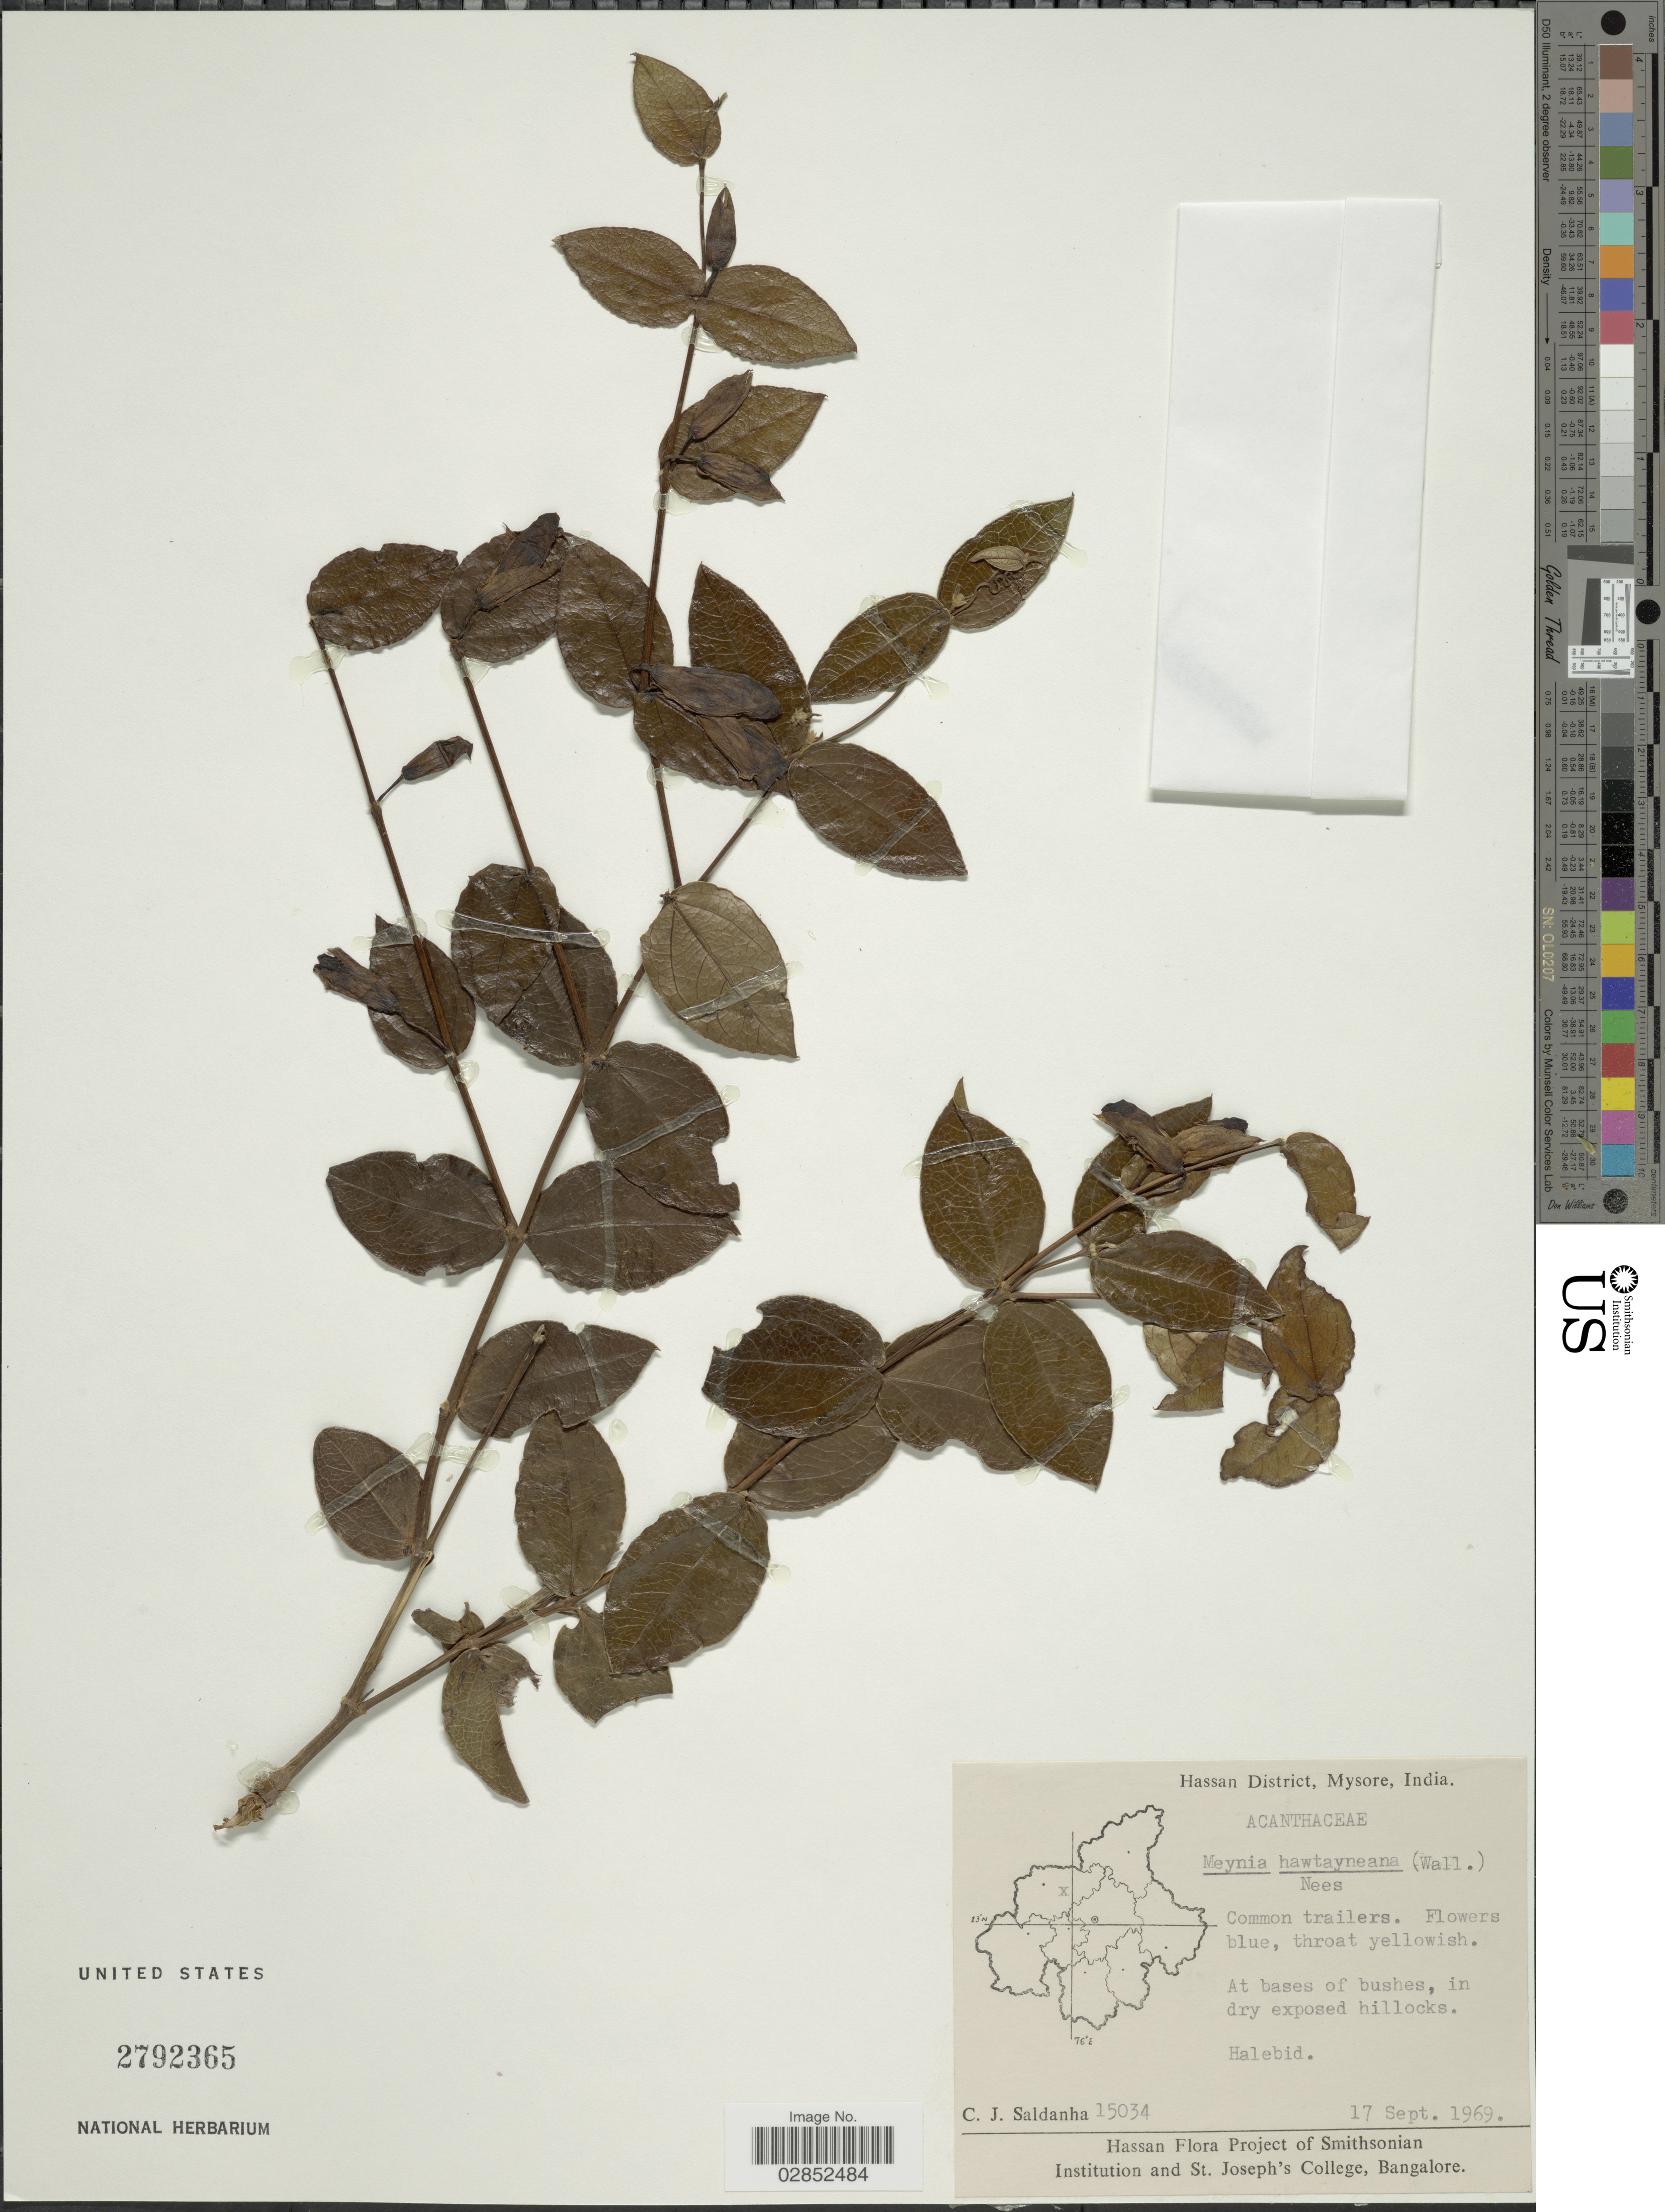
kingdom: Plantae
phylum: Tracheophyta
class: Magnoliopsida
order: Lamiales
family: Acanthaceae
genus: Meyenia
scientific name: Meyenia hawtayneana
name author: Nees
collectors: C. J. Saldanha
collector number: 15034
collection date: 1969-09-17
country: India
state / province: Karnataka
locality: Hassan District, Mysore, India, Halebid.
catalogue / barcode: US 2792365